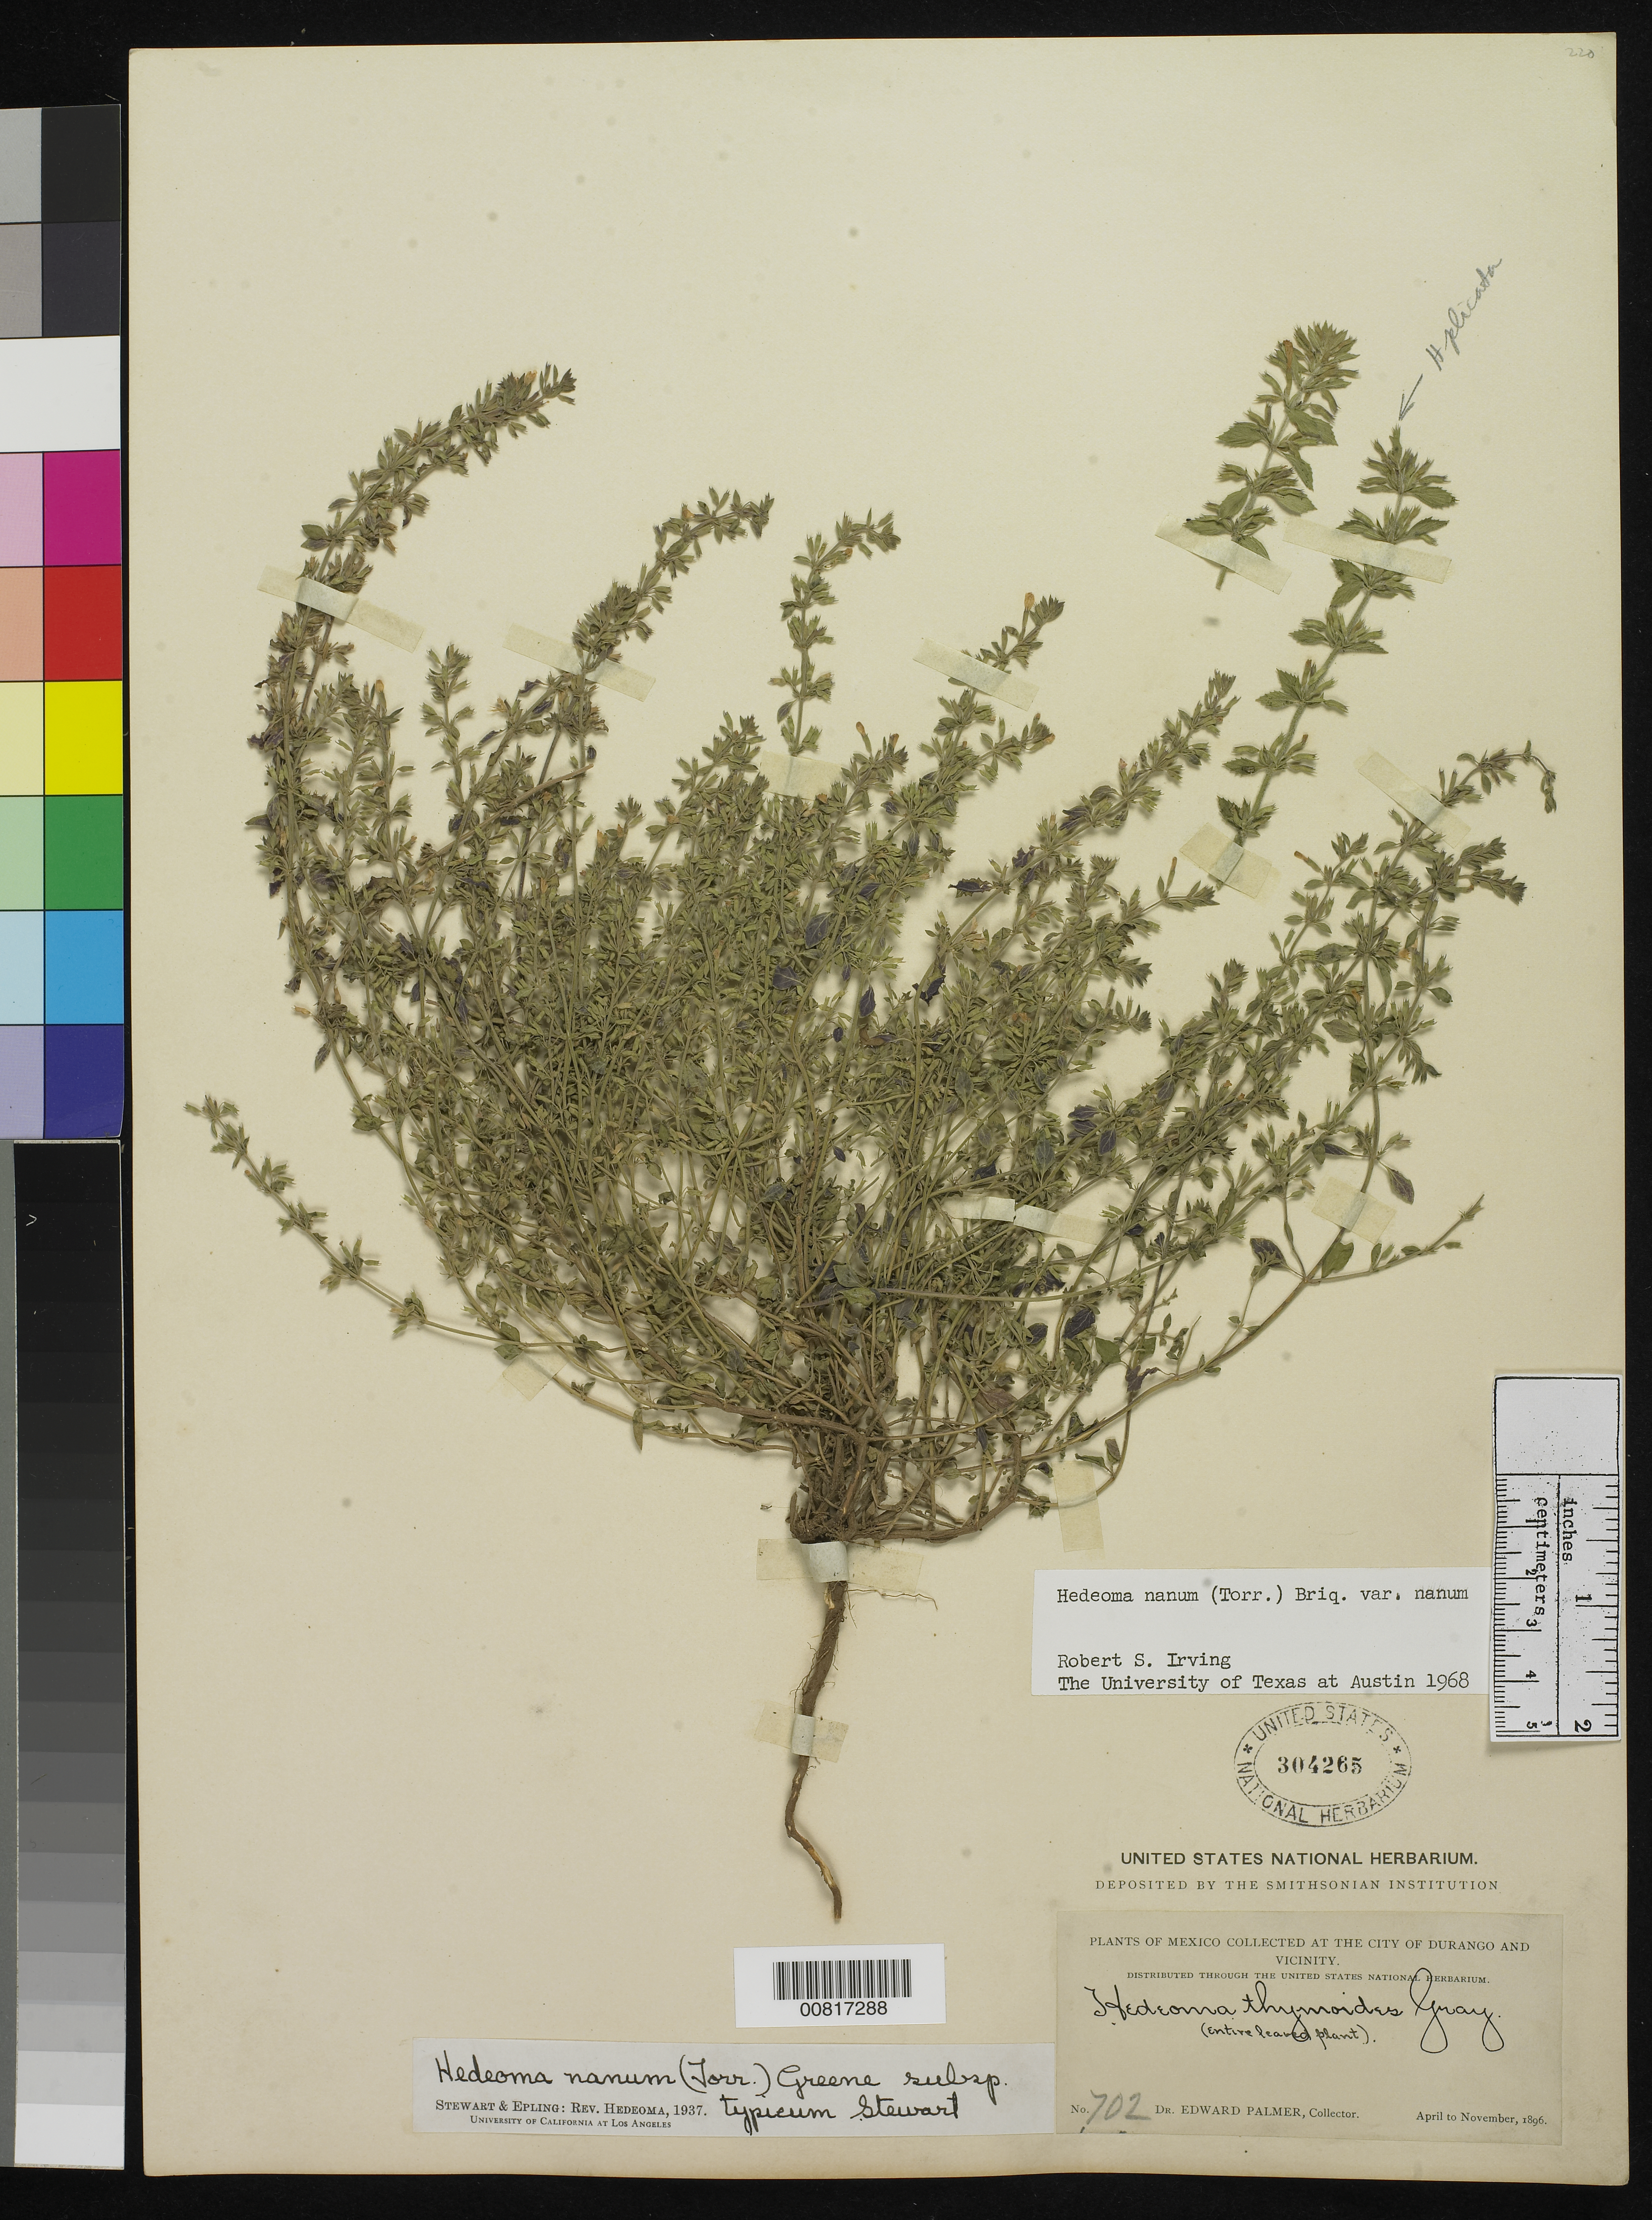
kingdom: Plantae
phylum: Tracheophyta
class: Magnoliopsida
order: Lamiales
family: Lamiaceae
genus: Hedeoma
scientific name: Hedeoma nana var. nana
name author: (Torr.) Briq.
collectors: E. Palmer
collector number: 702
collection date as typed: Apr 1896 to -- Nov 1896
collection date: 1896-04/1896-11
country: Mexico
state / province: Durango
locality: City of Durango and vicinity.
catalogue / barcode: US 304265